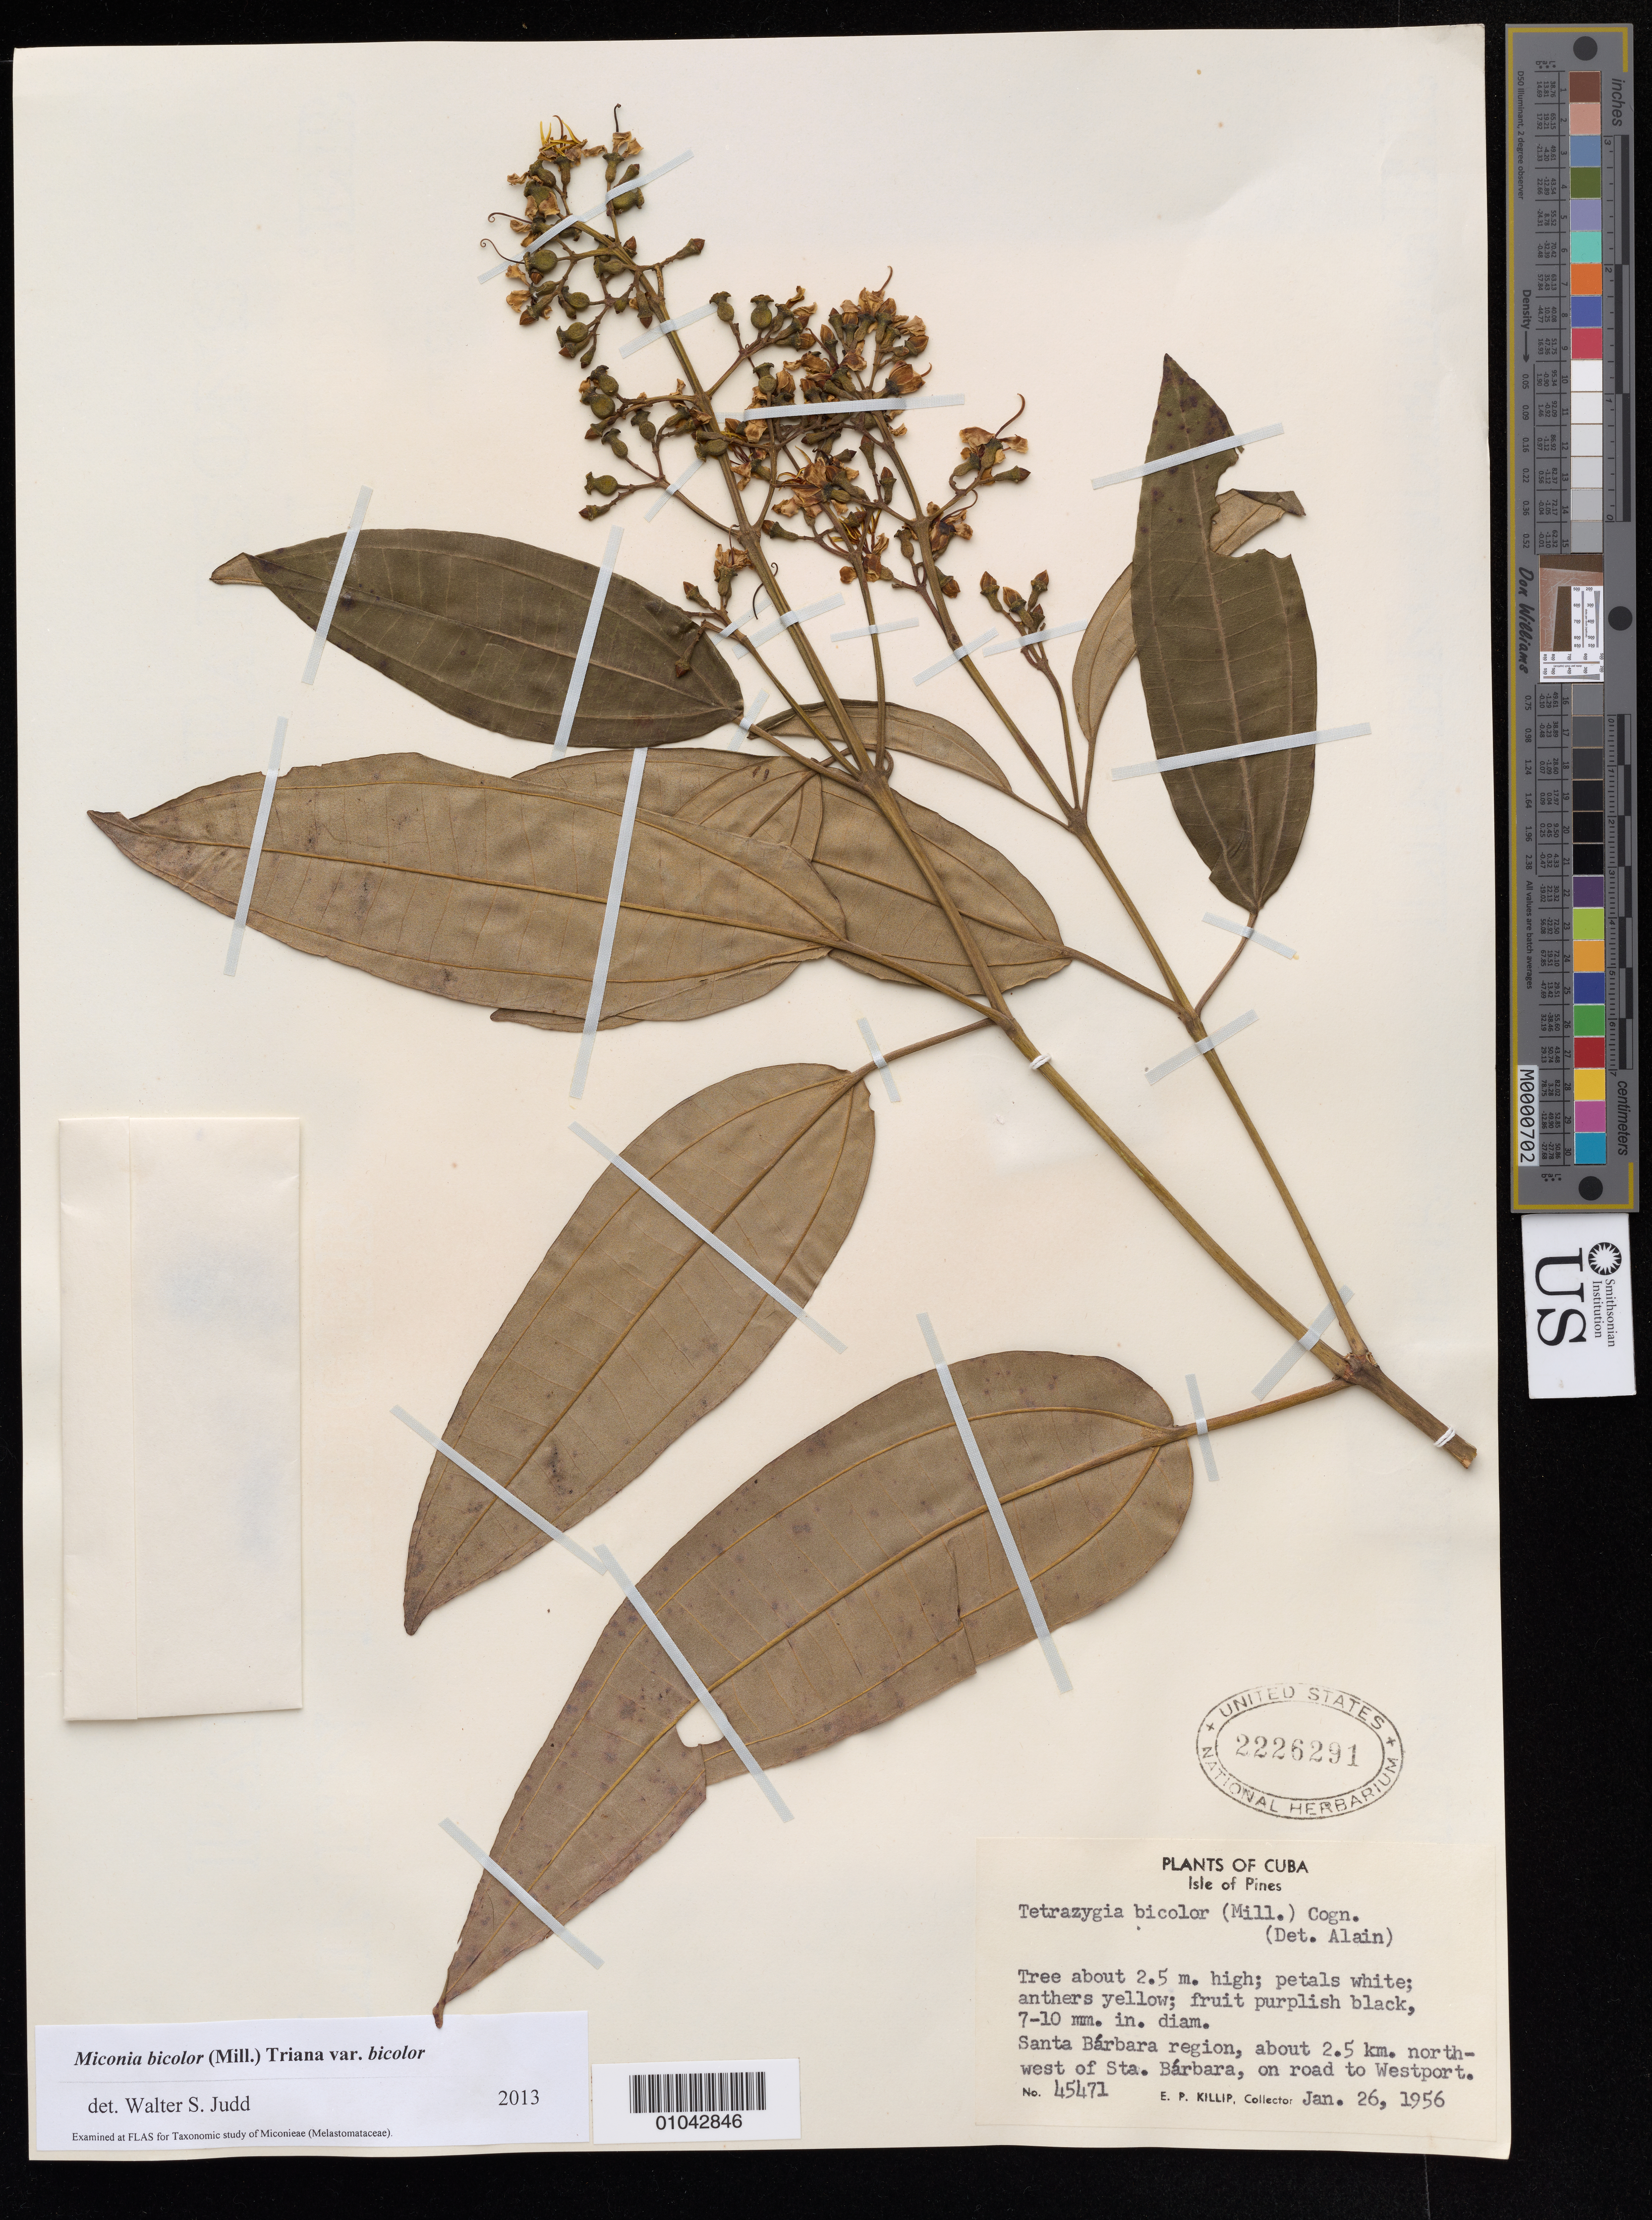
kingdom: Plantae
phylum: Tracheophyta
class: Magnoliopsida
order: Myrtales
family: Melastomataceae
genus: Miconia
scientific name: Miconia bicolor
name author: (Mill.) Triana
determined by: Judd, Walter S.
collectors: E. P. Killip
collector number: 45471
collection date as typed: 26 Jan 1956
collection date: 1956-01-26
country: Cuba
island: Isla de la Juventud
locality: Isle of Pines, Santa Bárbara region, about 2 5 km NW of Sta Bárbara, on road to Westport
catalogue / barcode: US 2226291